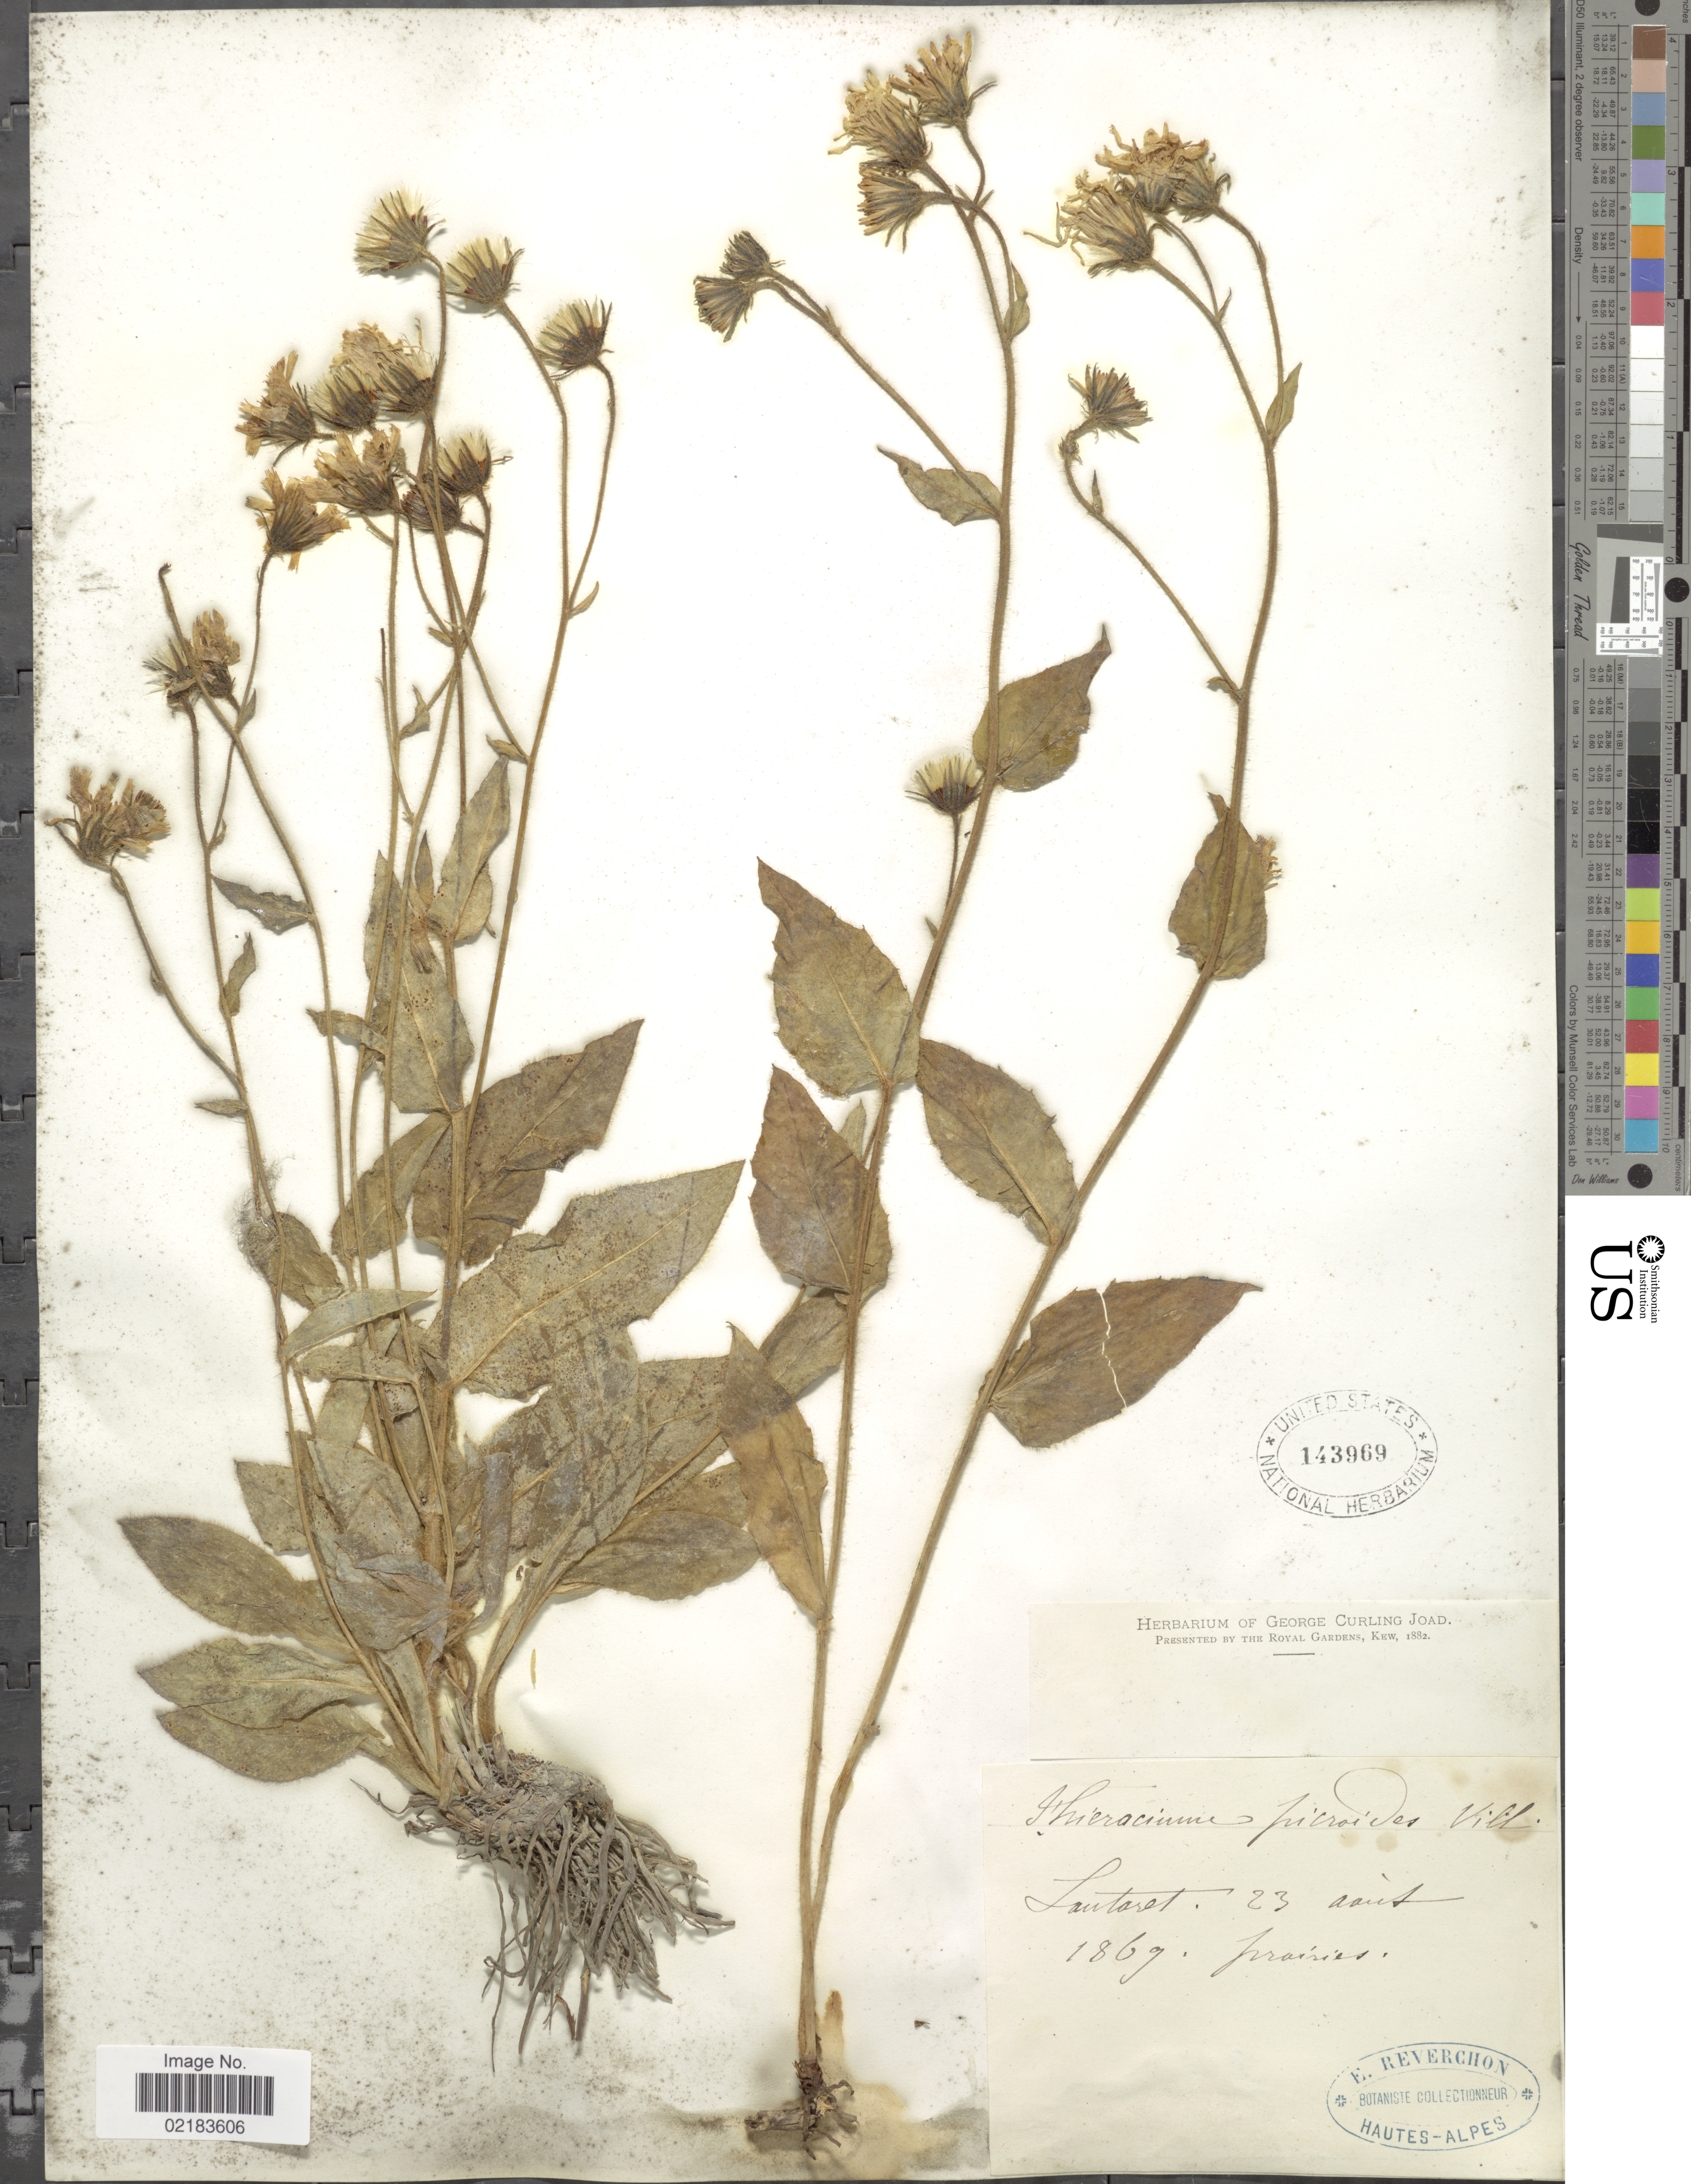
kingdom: Plantae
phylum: Tracheophyta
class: Magnoliopsida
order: Asterales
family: Asteraceae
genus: Hieracium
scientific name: Hieracium picroides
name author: Vill.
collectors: E. Reverchon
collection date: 1868-08-23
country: France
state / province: Provence-Alpes-Côte d'Azur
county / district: Hautes-Alpes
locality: Prairies, Hautes-Alpes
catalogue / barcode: US 143969